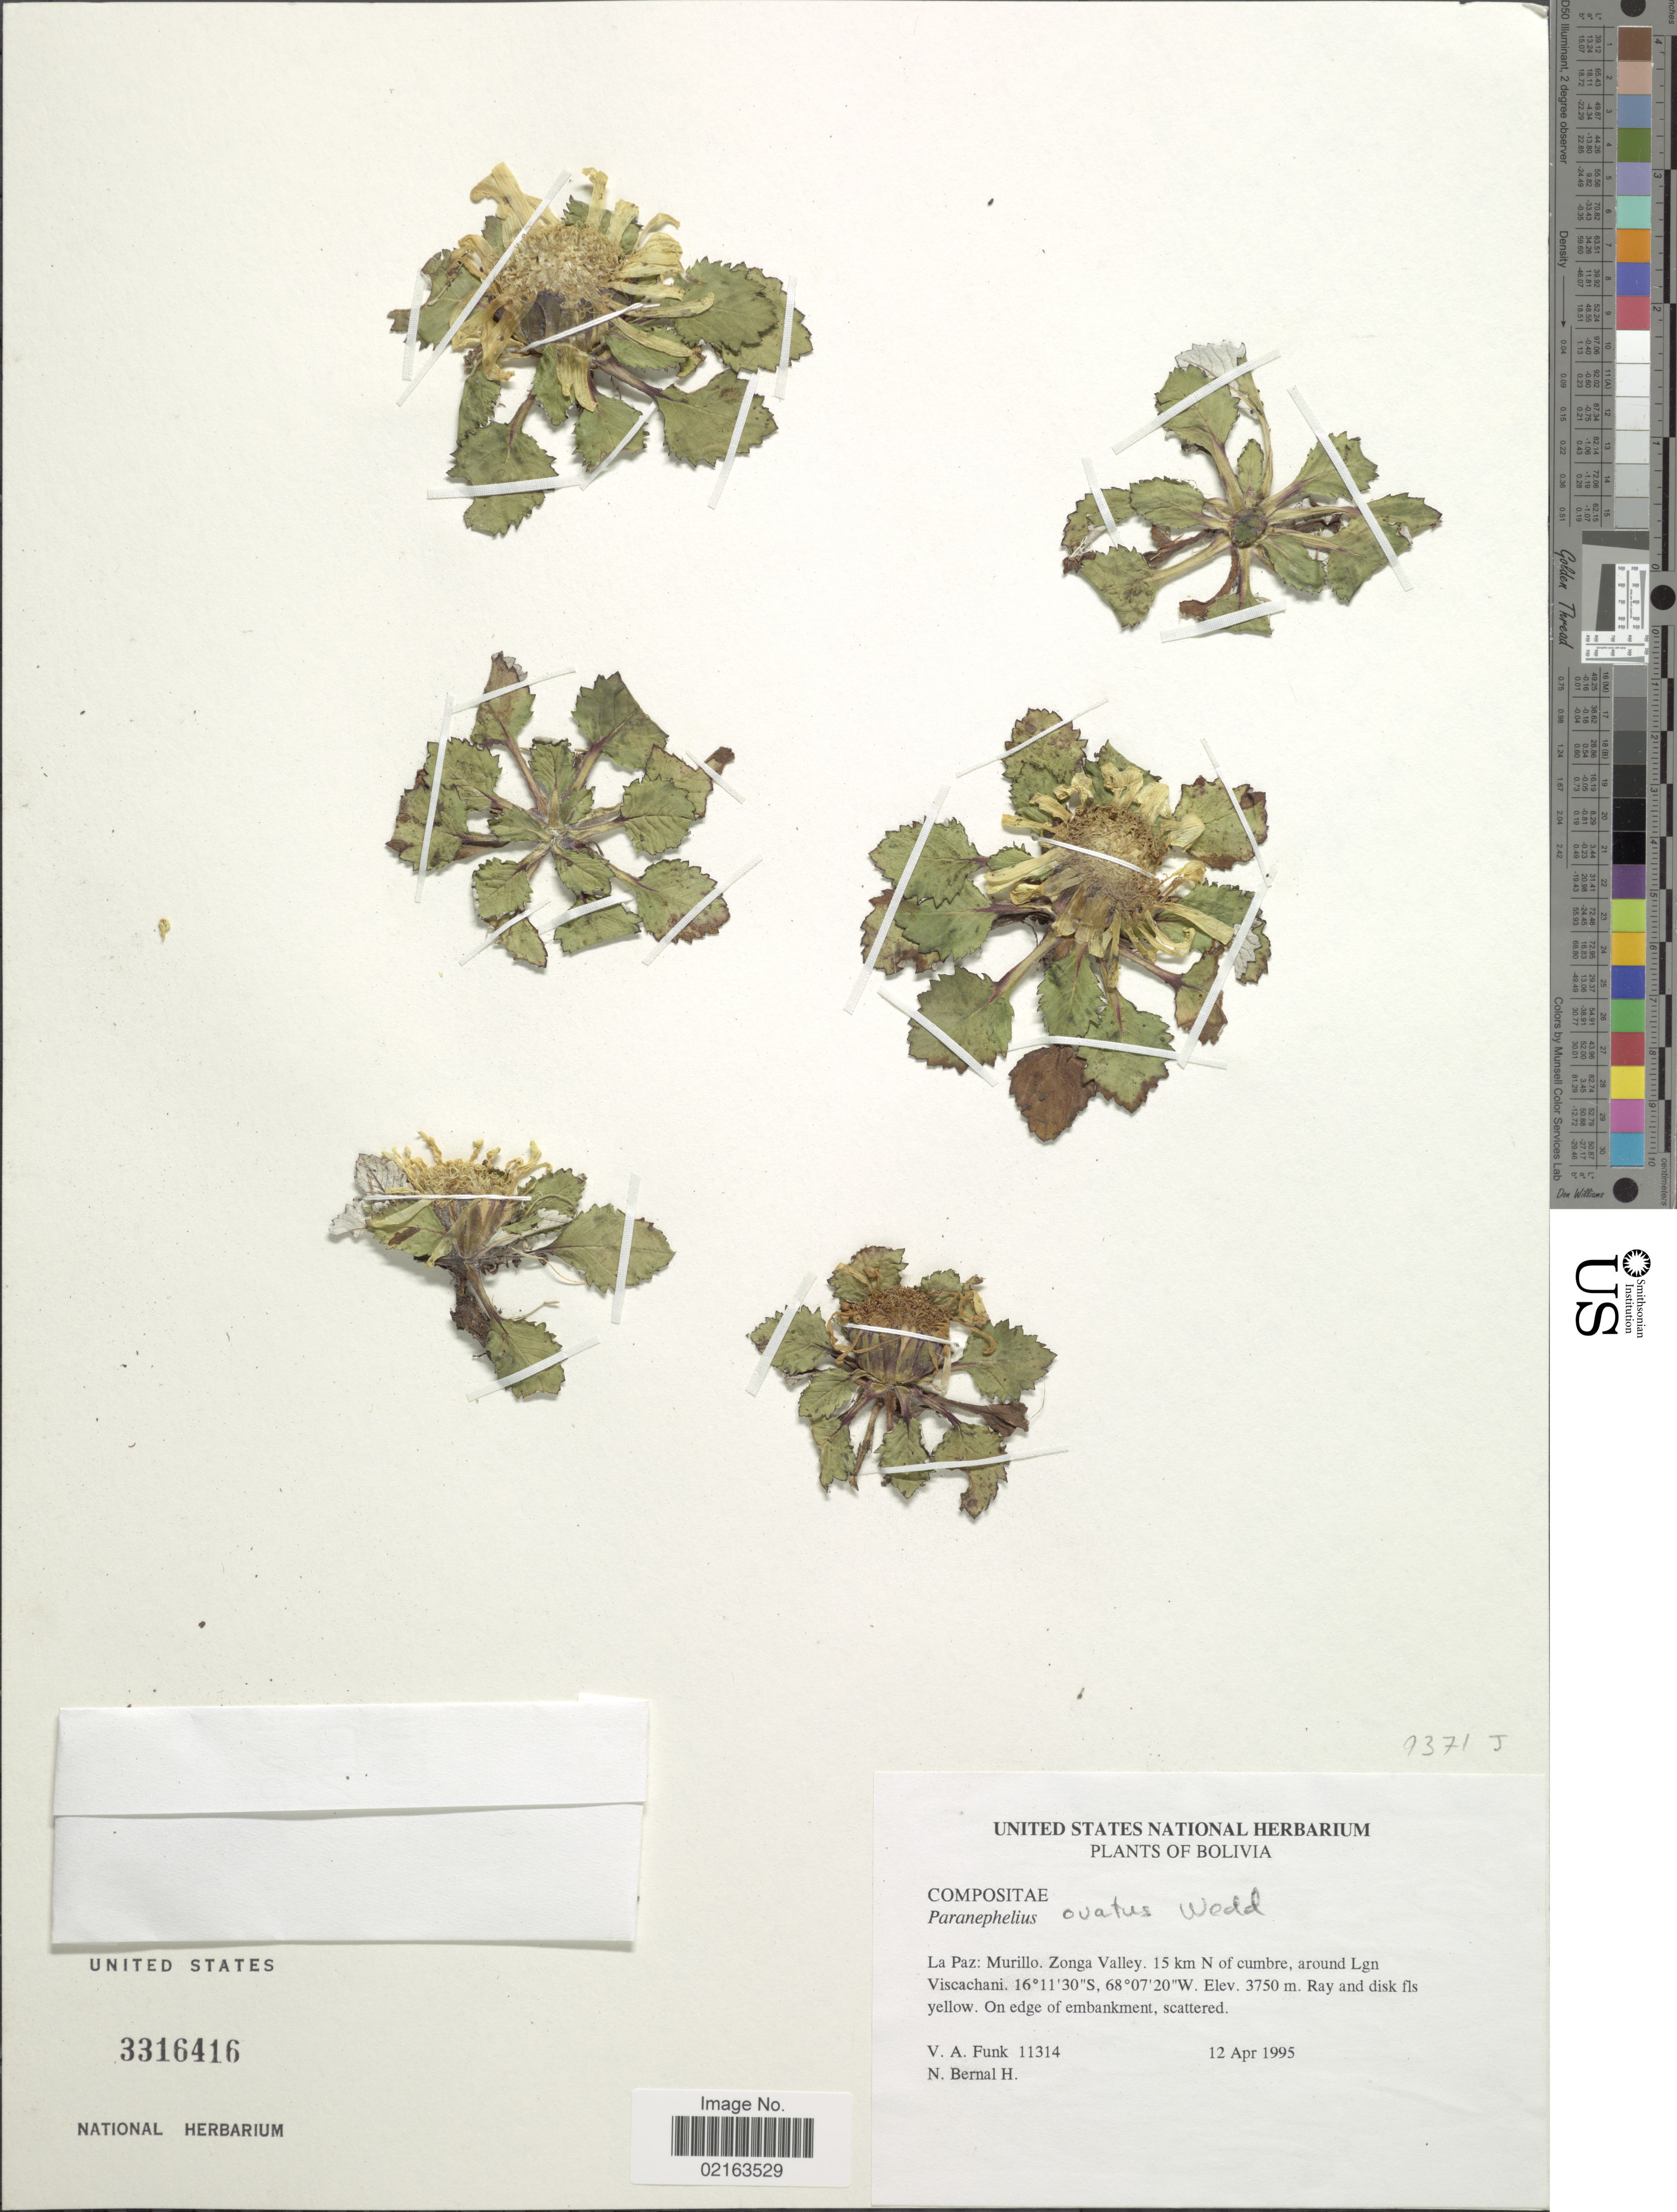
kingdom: Plantae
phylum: Tracheophyta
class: Magnoliopsida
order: Asterales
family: Asteraceae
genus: Paranephelius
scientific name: Paranephelius ovatus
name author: A. Gray ex Wedd.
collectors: V. Funk & N. Bernal H.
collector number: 11314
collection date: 1995-04-12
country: Bolivia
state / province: La Paz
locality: La Paz: Murillo. Zonga Valley. 15 km N of cumbre, around Lgn Viscachani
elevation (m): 3750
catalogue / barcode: US 3316416